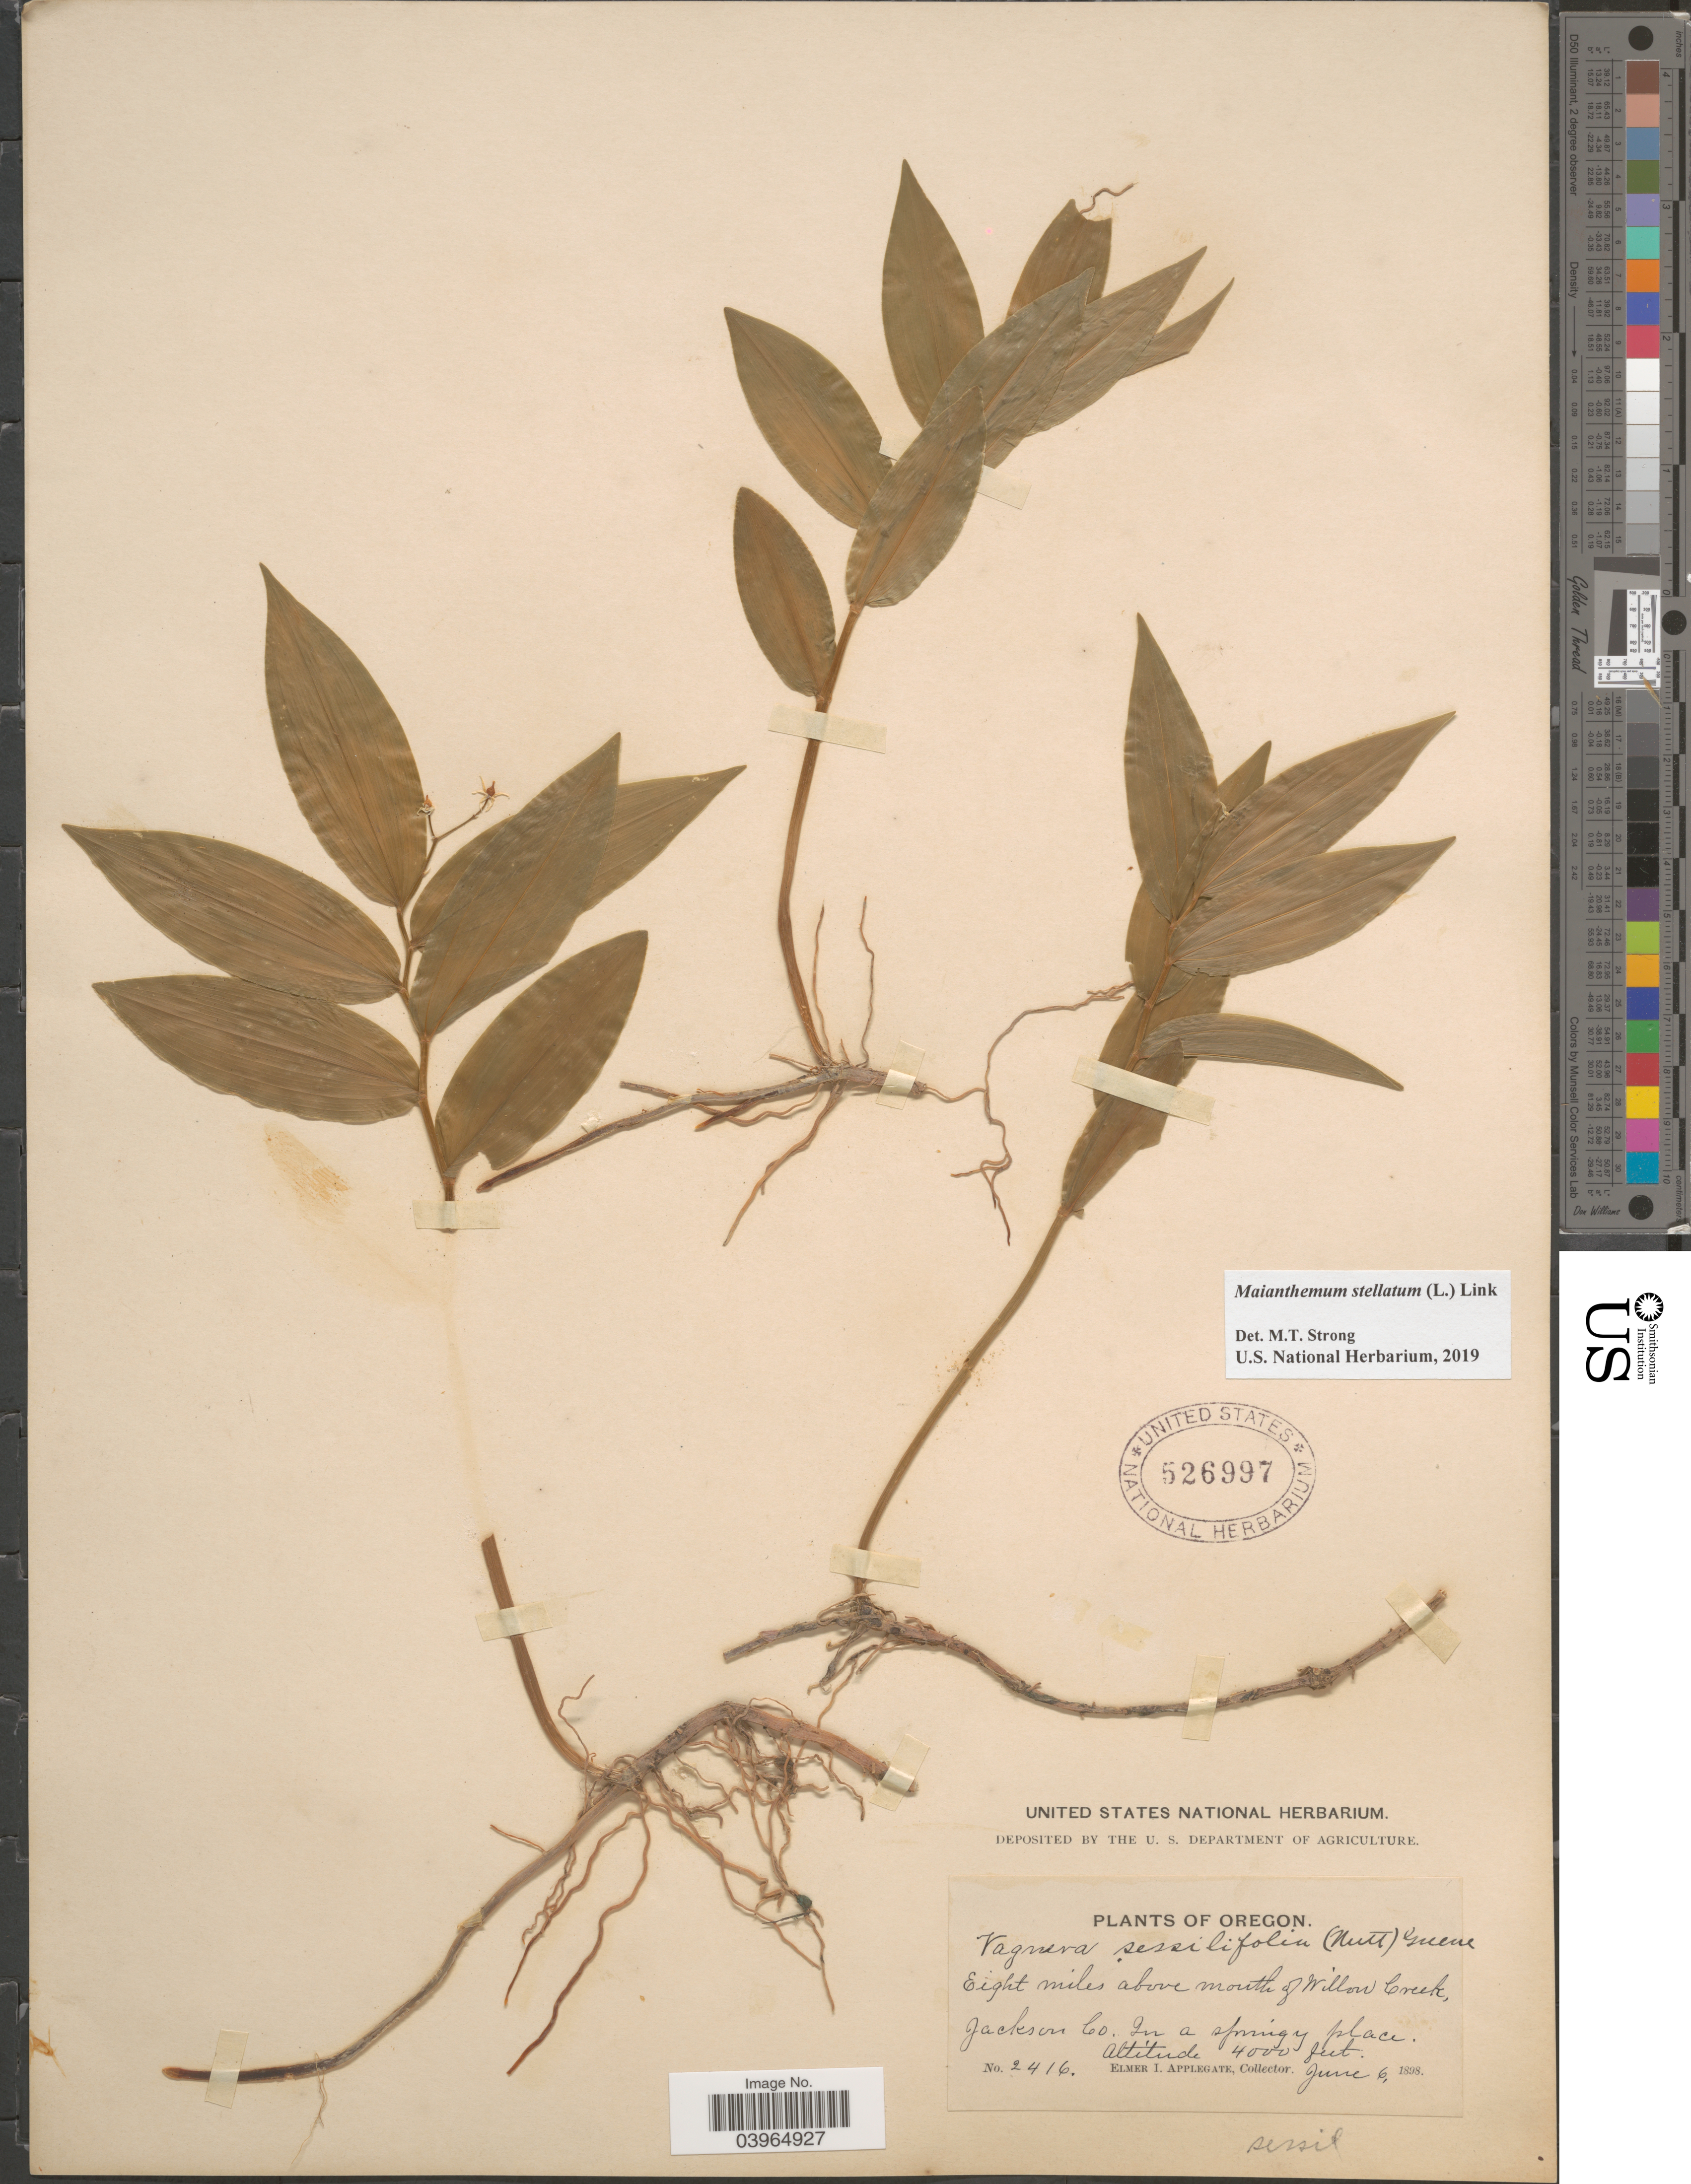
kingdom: Plantae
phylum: Tracheophyta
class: Liliopsida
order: Asparagales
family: Asparagaceae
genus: Maianthemum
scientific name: Maianthemum stellatum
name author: (L.) Link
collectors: E. I. Applegate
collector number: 2416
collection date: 1898-06-06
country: United States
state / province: Oregon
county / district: Jackson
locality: Eight miles above mouth of Willow Creek, Jackson Co.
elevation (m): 1219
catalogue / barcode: US 526997